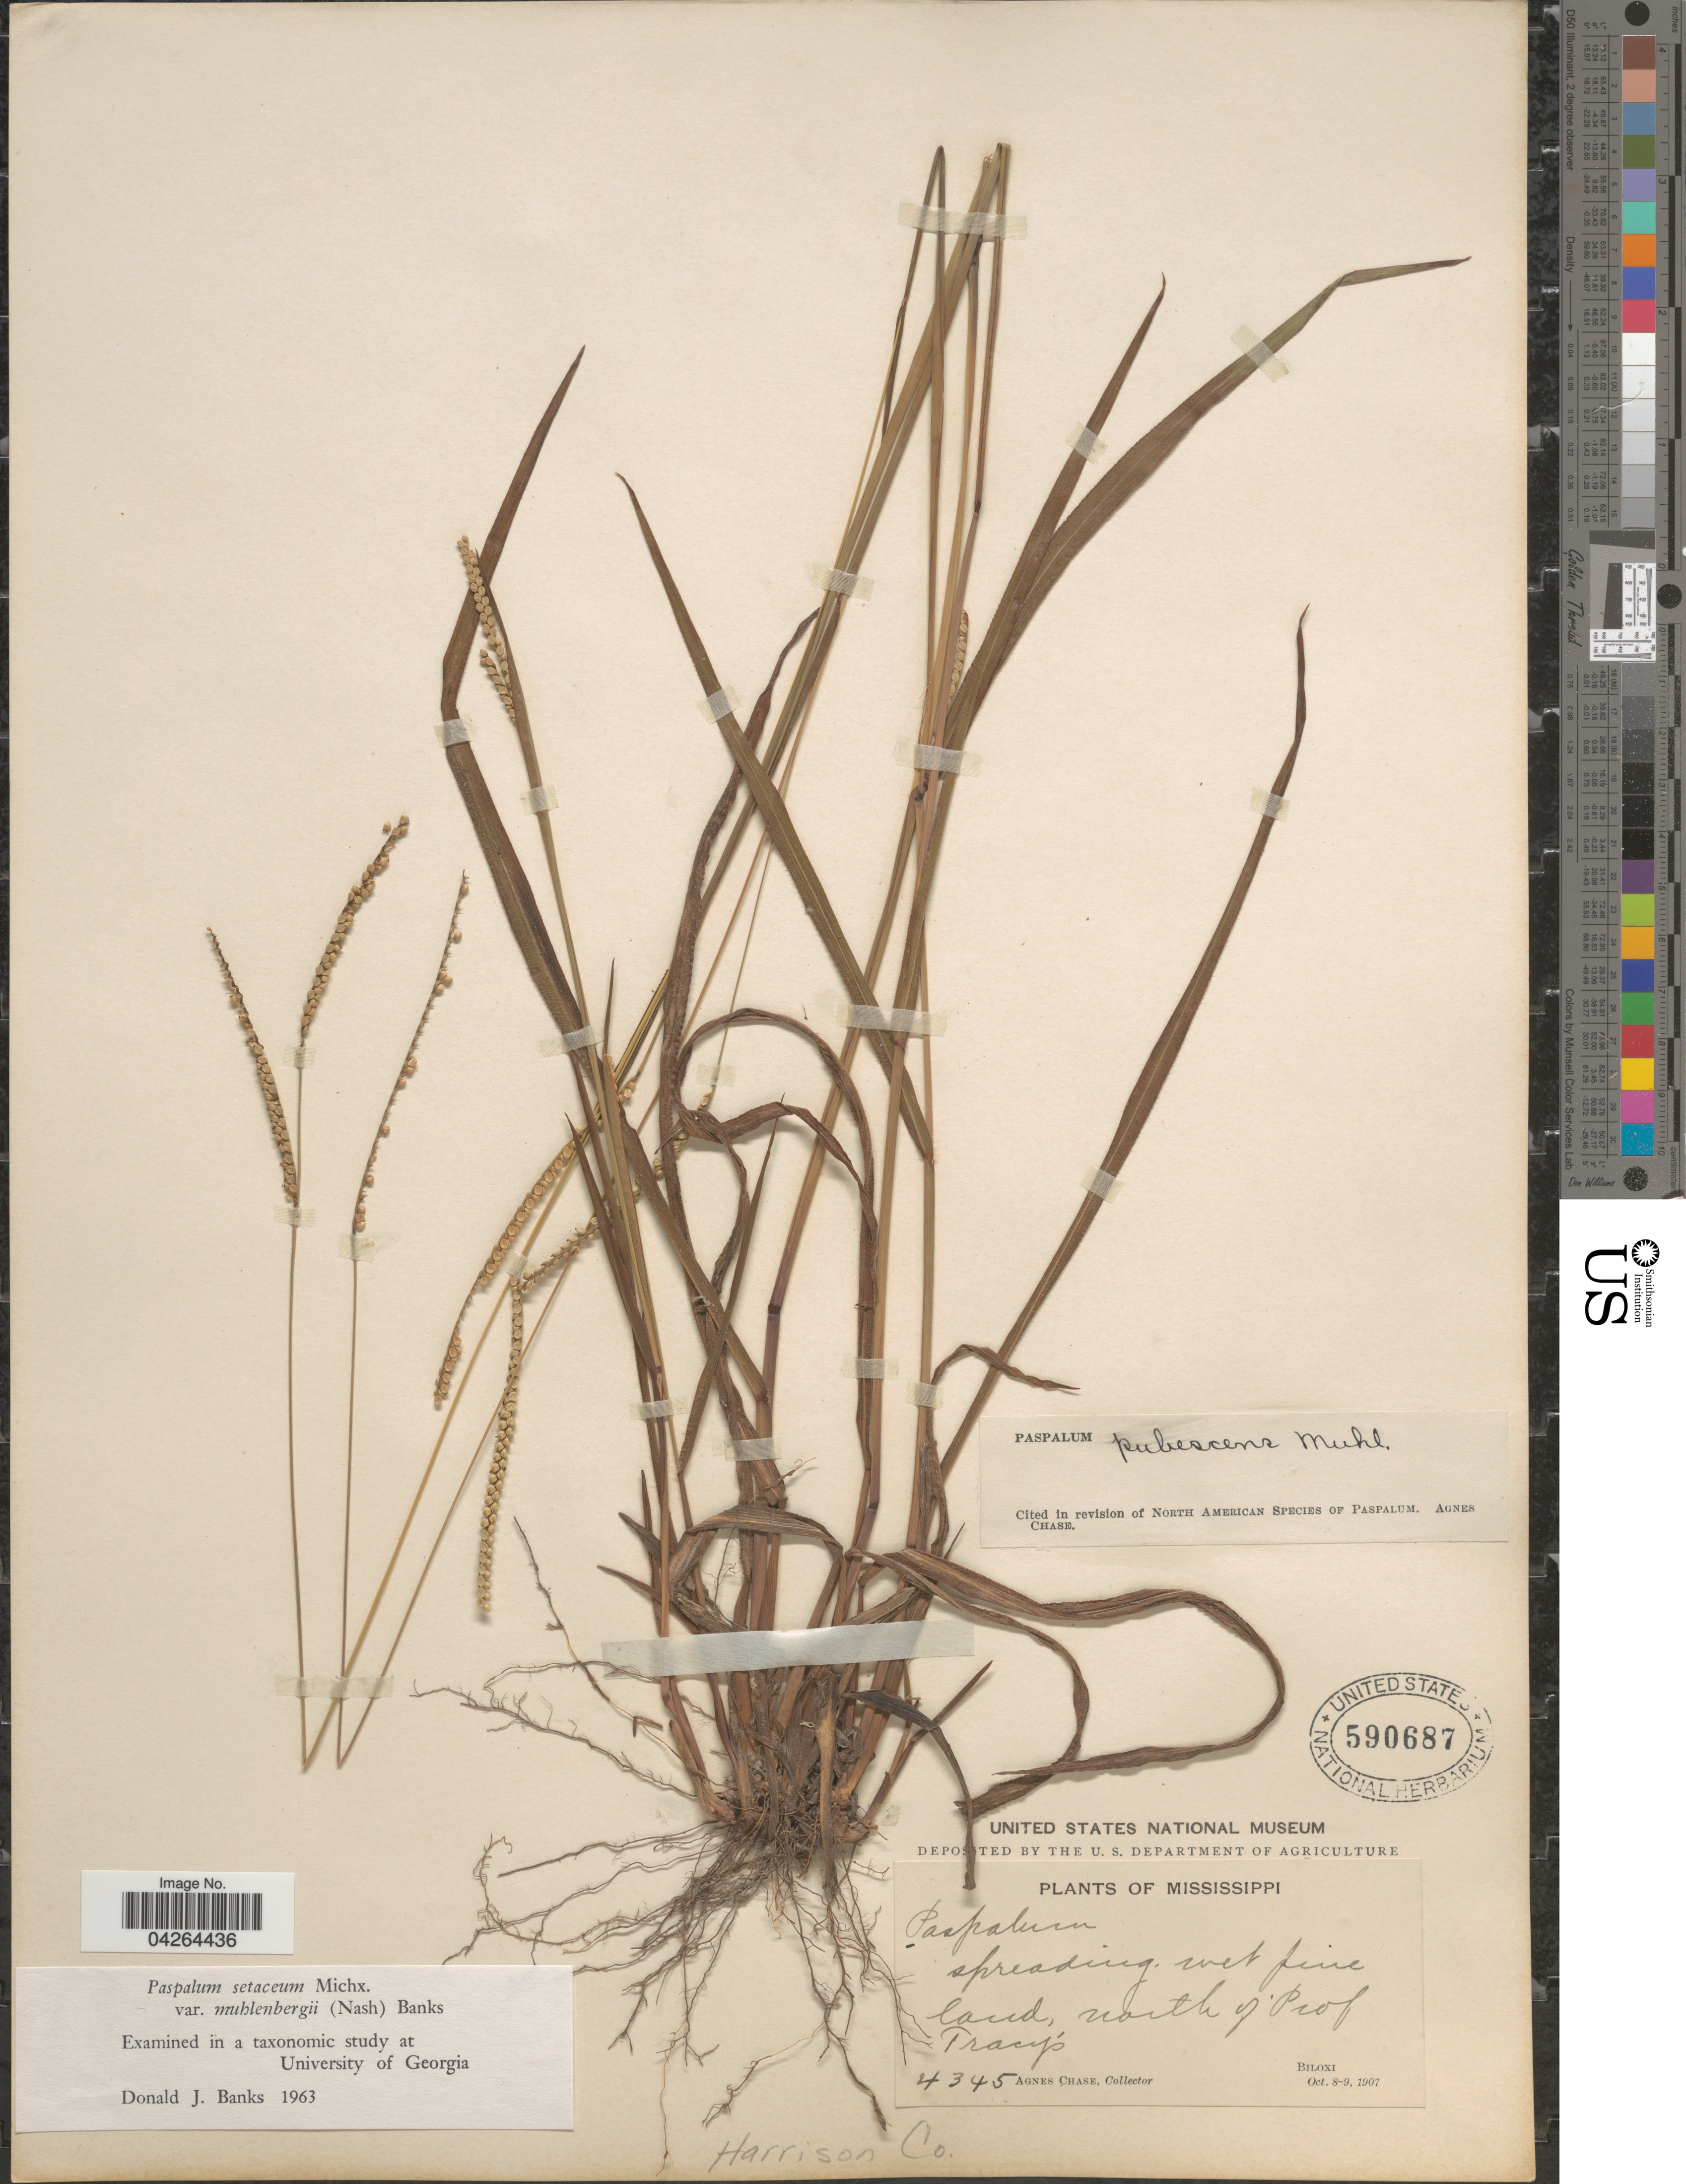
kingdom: Plantae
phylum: Tracheophyta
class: Liliopsida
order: Poales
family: Poaceae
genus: Paspalum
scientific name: Paspalum setaceum var. muhlenbergii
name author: (Nash) D.J. Banks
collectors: A. Chase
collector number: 4345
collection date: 1907-10-08/1907-10-09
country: United States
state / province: Mississippi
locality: Wet pine land, north of Prof Tracy's. Biloxi. Harrison Co.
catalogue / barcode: US 590687